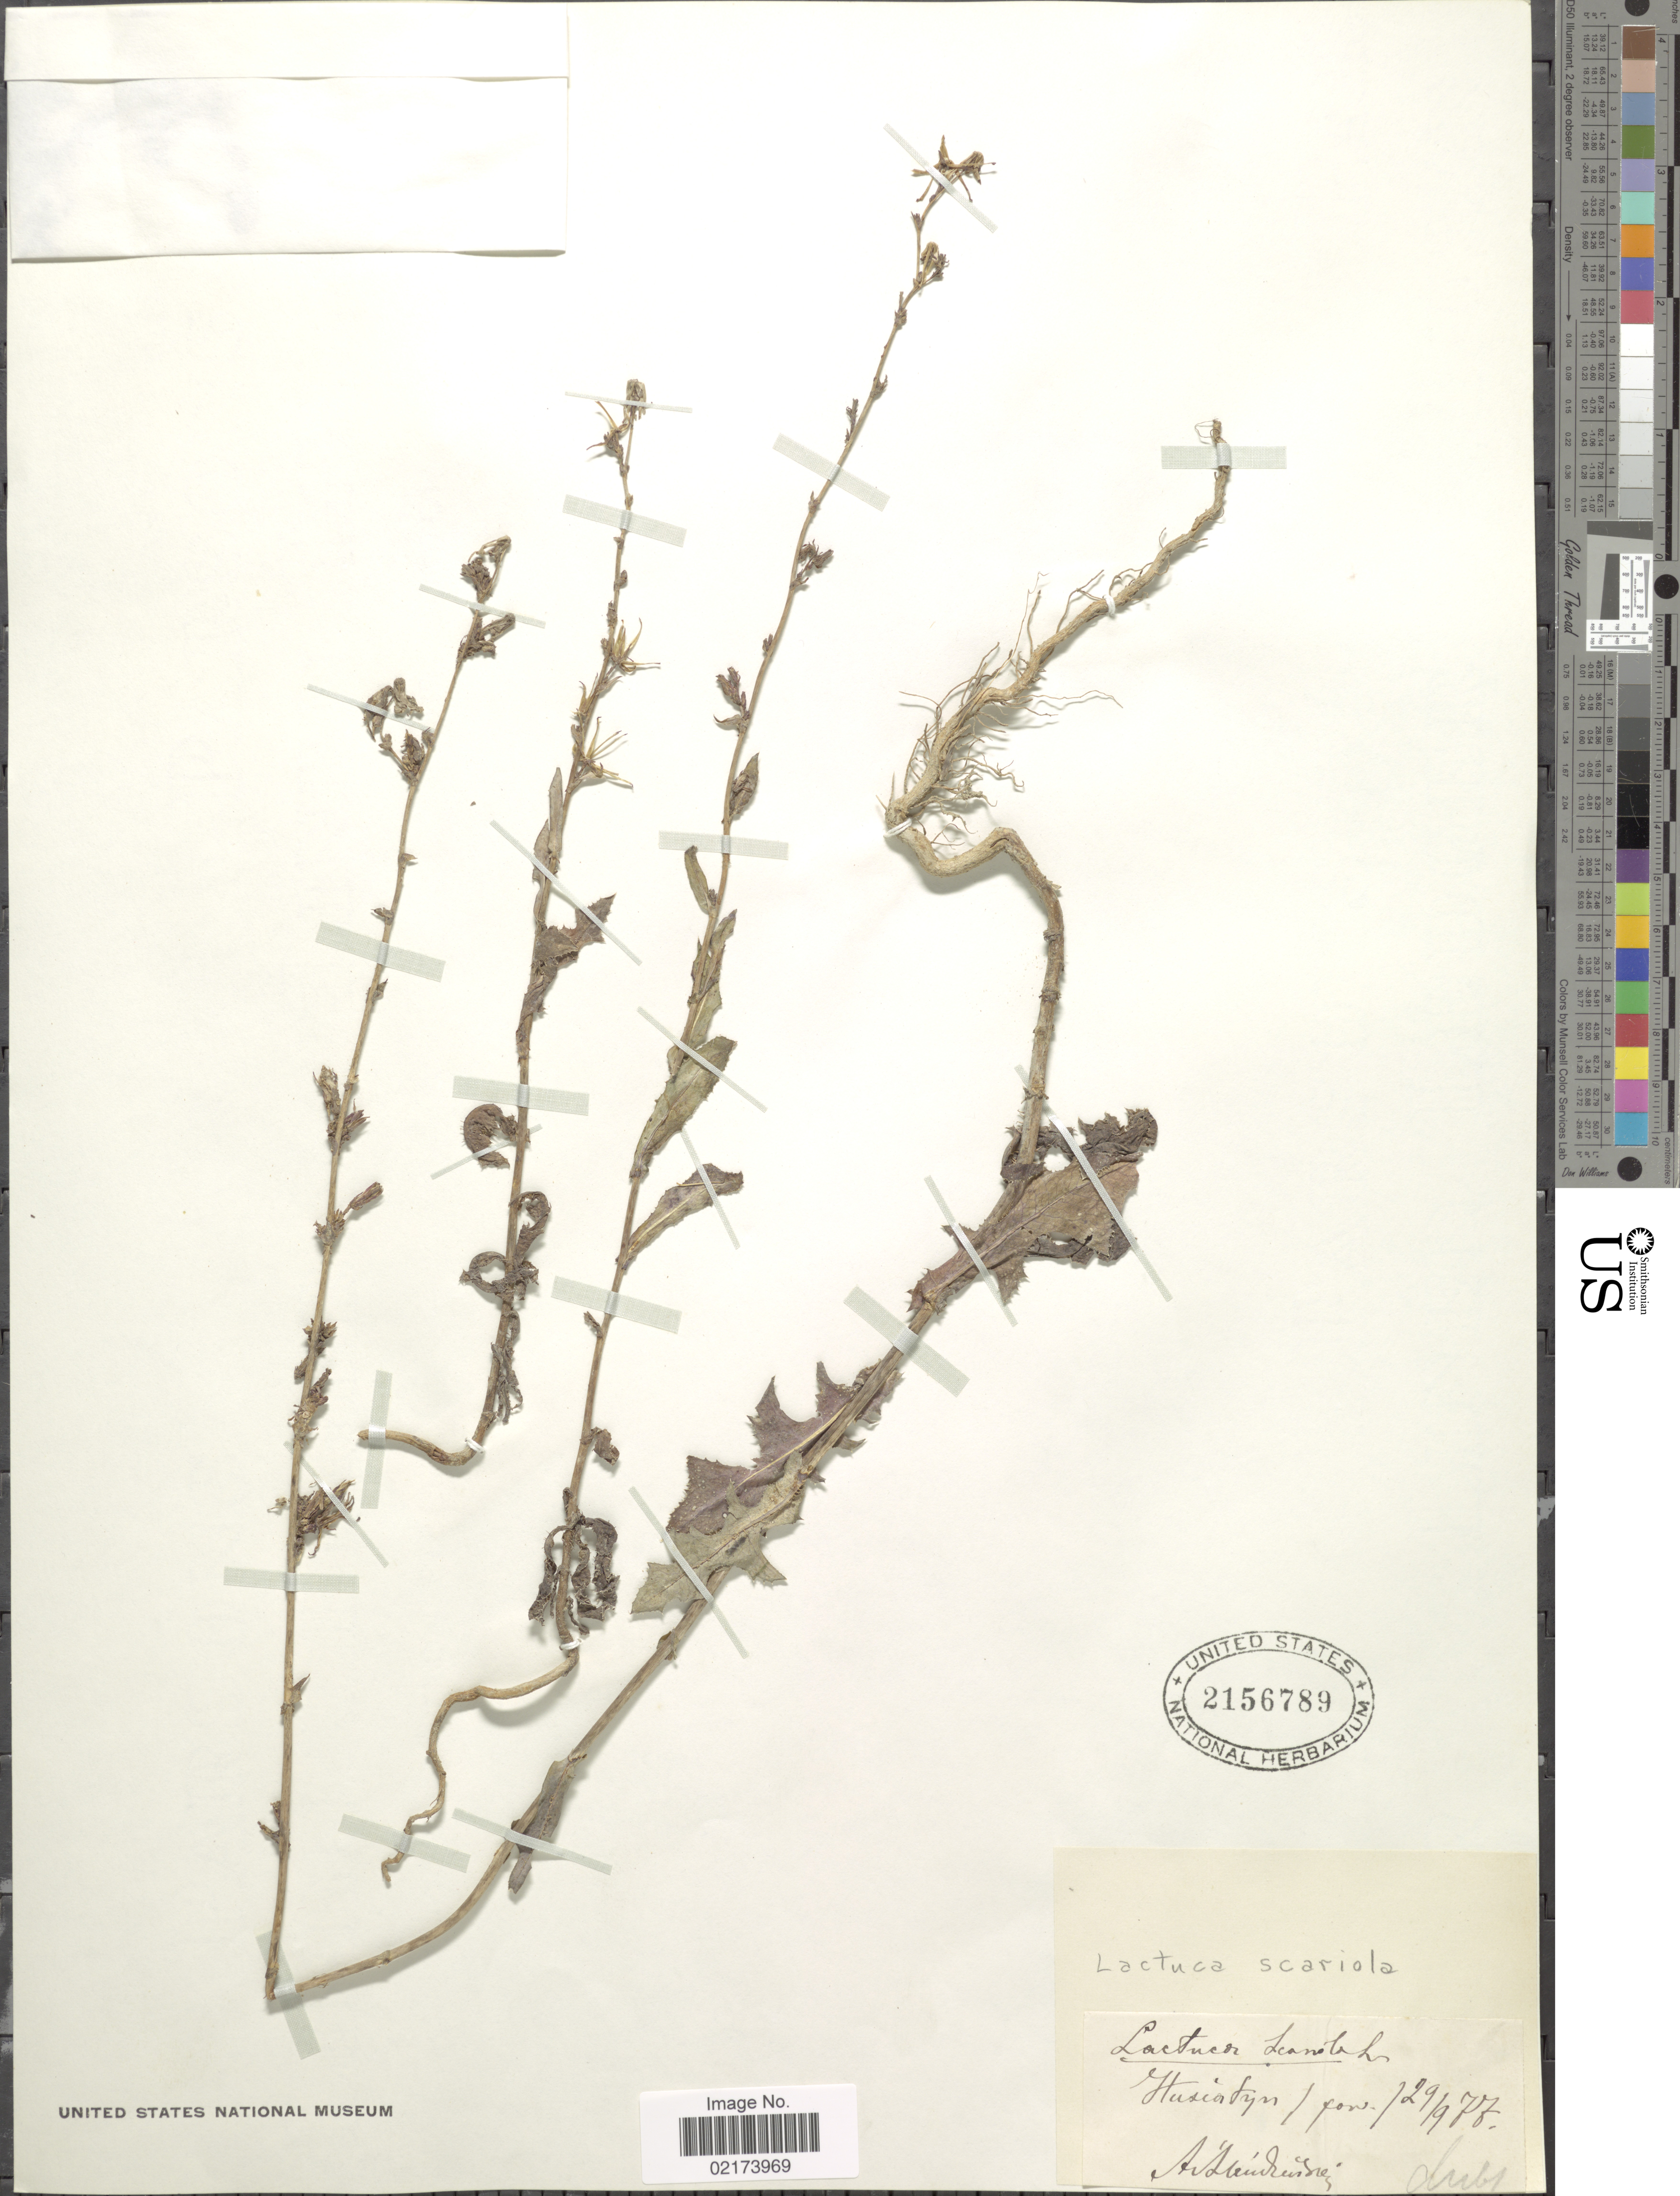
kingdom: Plantae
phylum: Tracheophyta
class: Magnoliopsida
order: Asterales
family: Asteraceae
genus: Lactuca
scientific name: Lactuca serriola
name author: L.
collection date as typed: Transcribed d/m/y: 29/9/77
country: Ukraine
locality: Husiatyn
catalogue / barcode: US 2156789